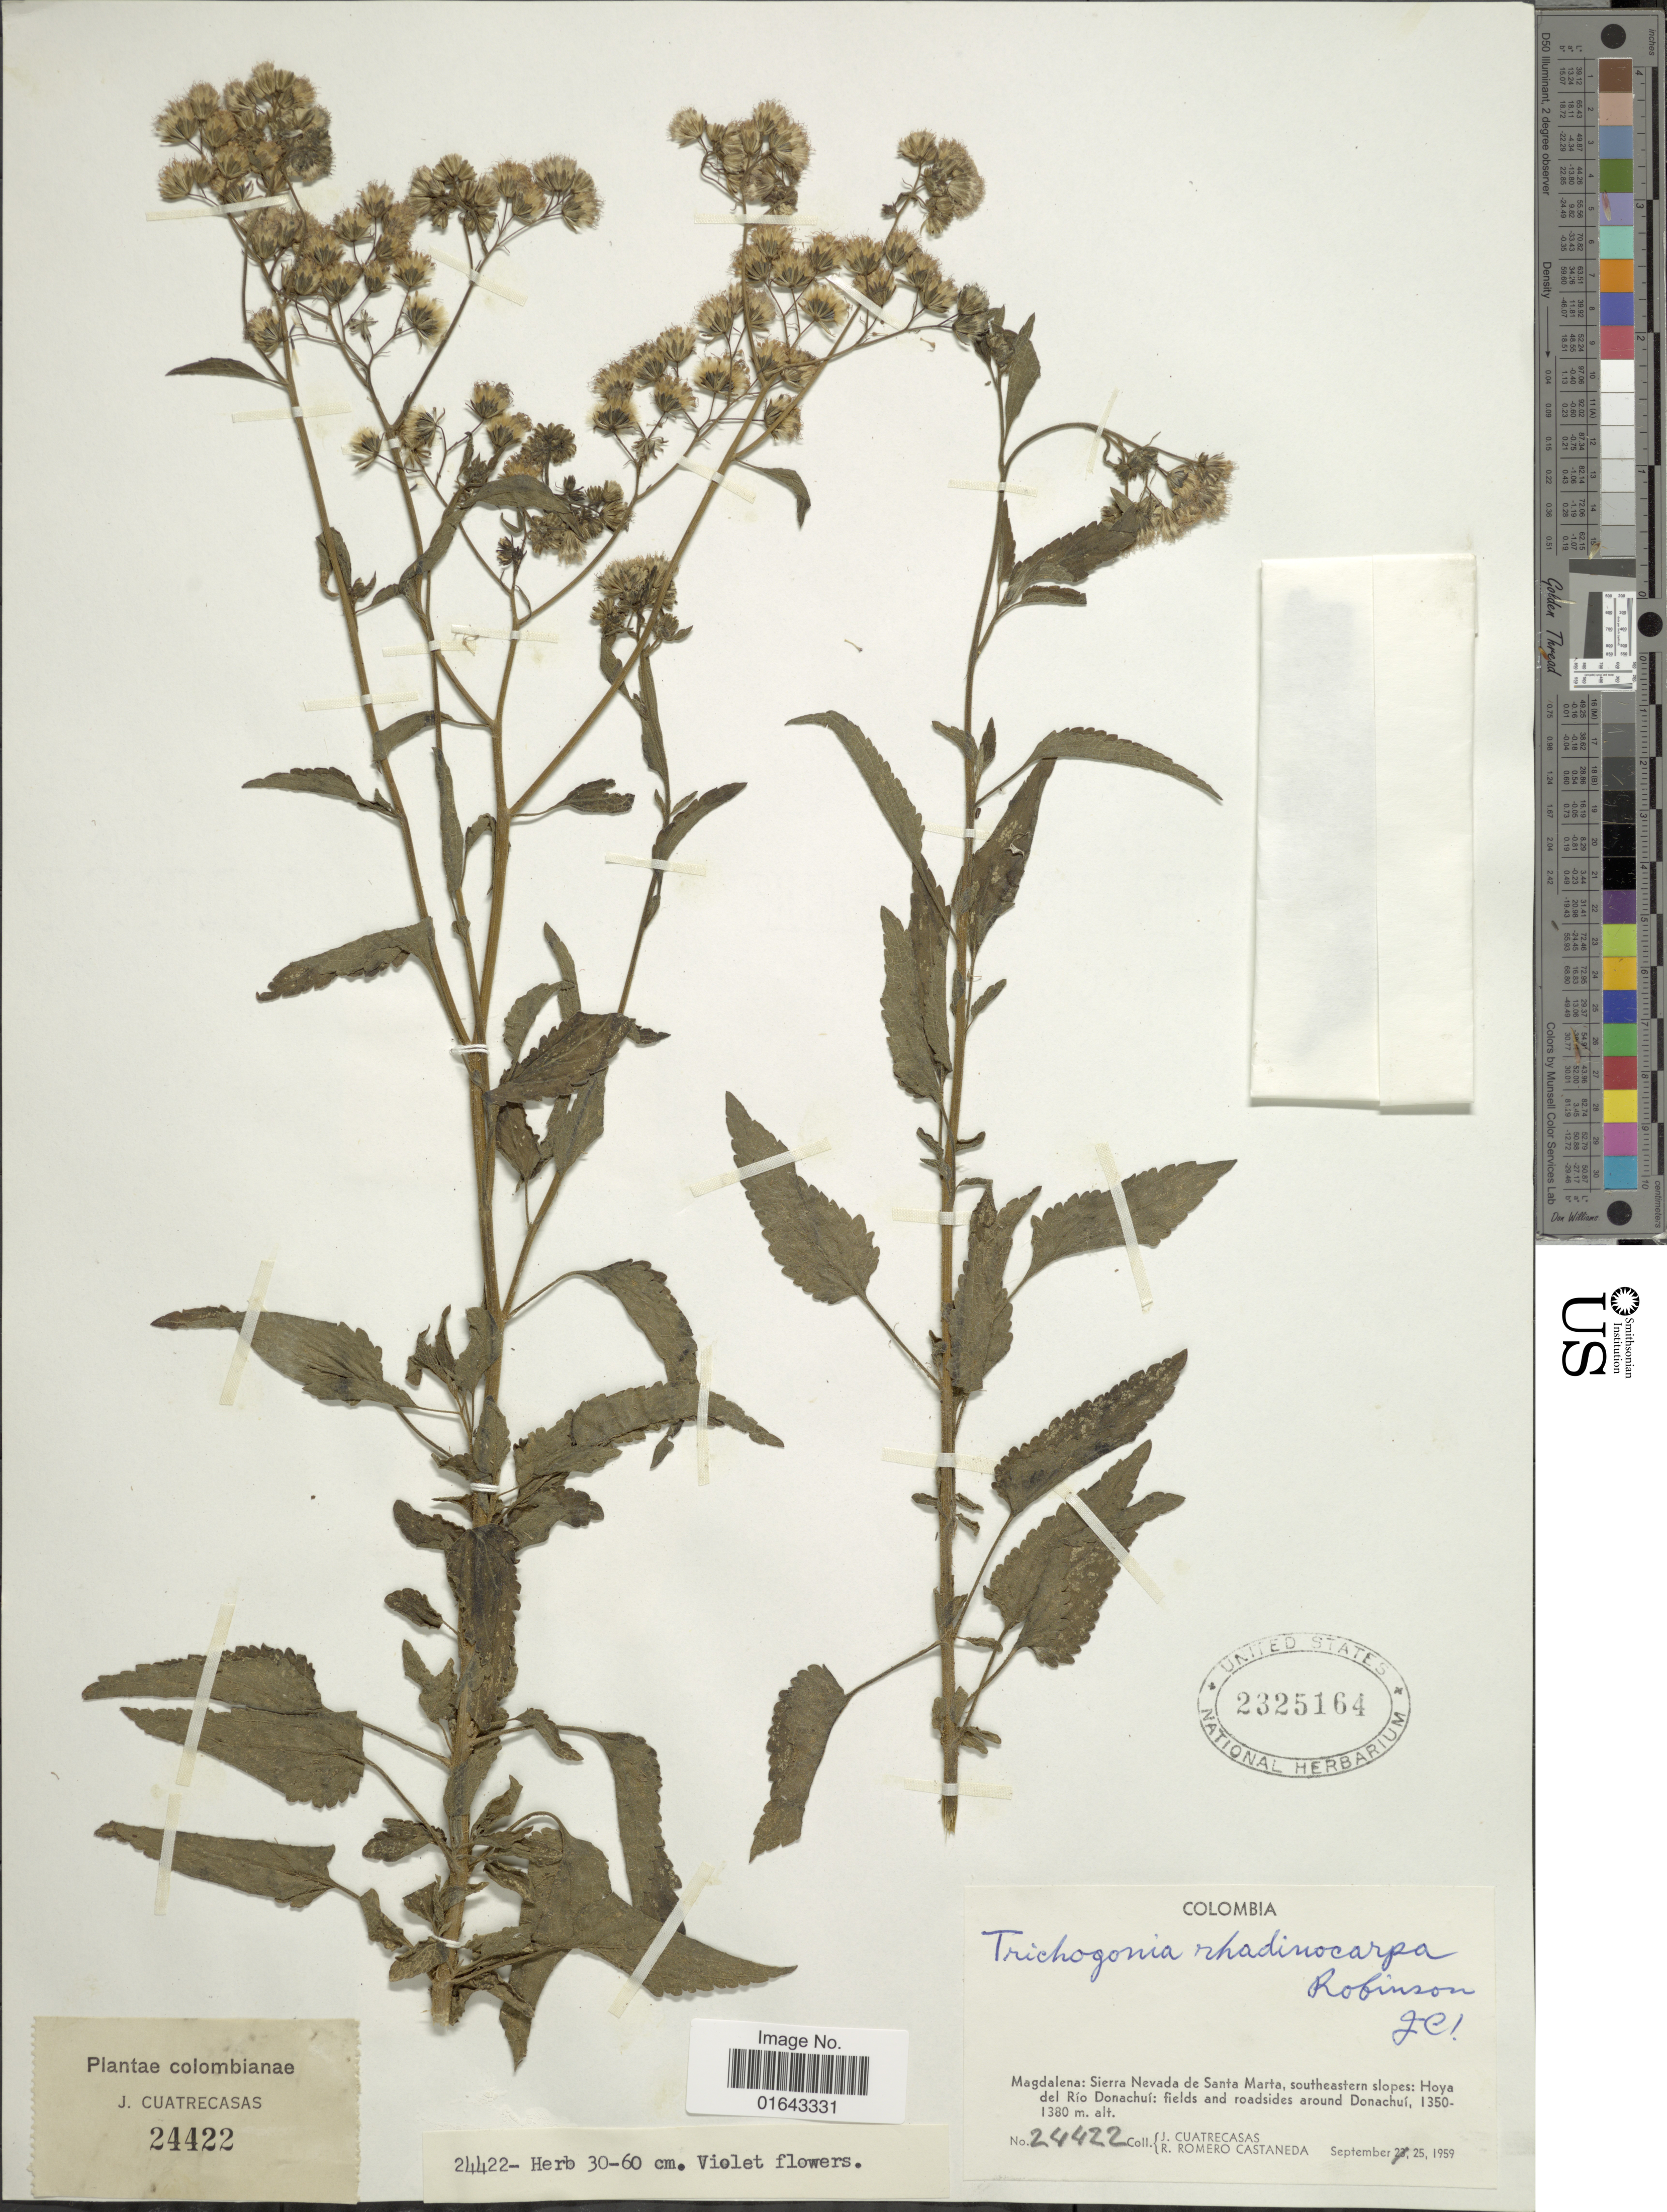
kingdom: Plantae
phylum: Tracheophyta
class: Magnoliopsida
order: Asterales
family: Asteraceae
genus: Trichogonia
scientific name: Trichogonia rhadinocarpa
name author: B.L. Rob.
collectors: J. Cuatrecasas & R. Romero Castañeda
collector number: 24422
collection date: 1959-09-25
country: Colombia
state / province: Magdalena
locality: Magdalena: Sierra Nevada de Santa Marta, southeastern slopes: Hoya del Río Donachuí: fields and roadsides around Donachuí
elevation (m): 1350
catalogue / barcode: US 2325164